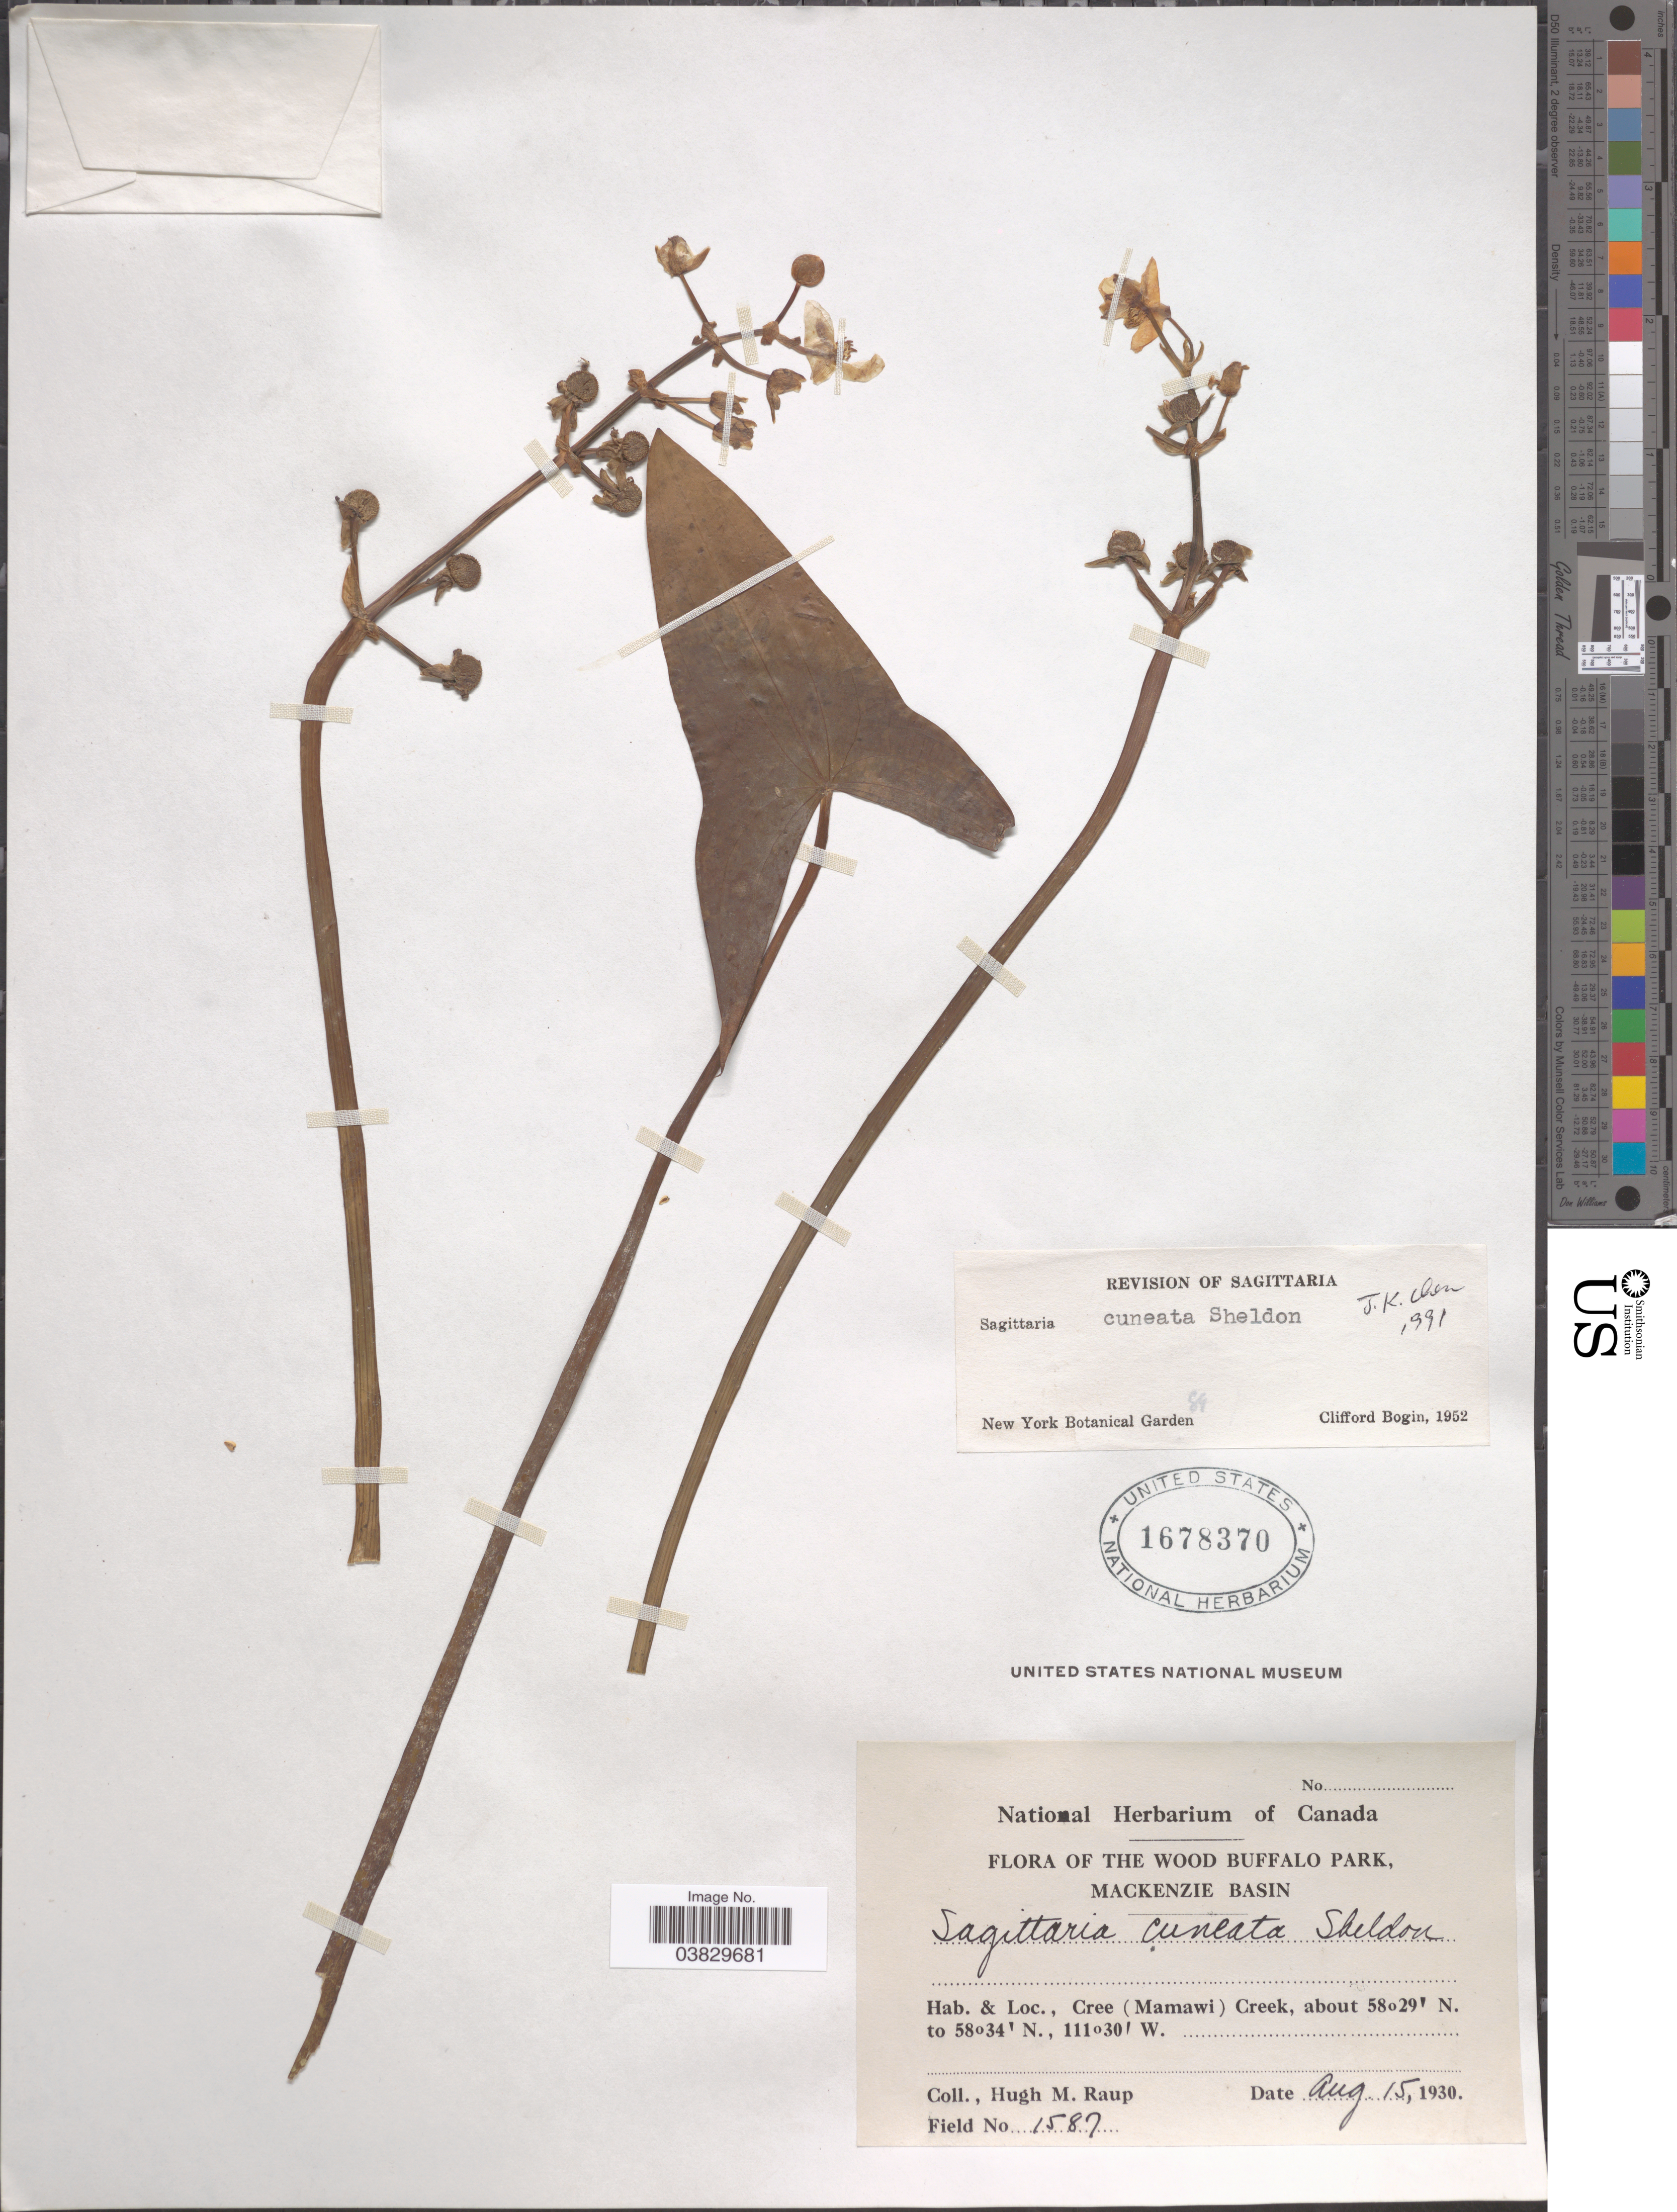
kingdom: Plantae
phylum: Tracheophyta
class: Liliopsida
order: Alismatales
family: Alismataceae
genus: Sagittaria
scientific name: Sagittaria cuneata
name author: E. Sheld.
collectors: H. Raup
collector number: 1587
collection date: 1930-08-15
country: Canada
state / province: Alberta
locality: Wood Buffalo Park, Mackenzie Basin. Cree (Mamawi) Creek.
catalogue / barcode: US 1678370